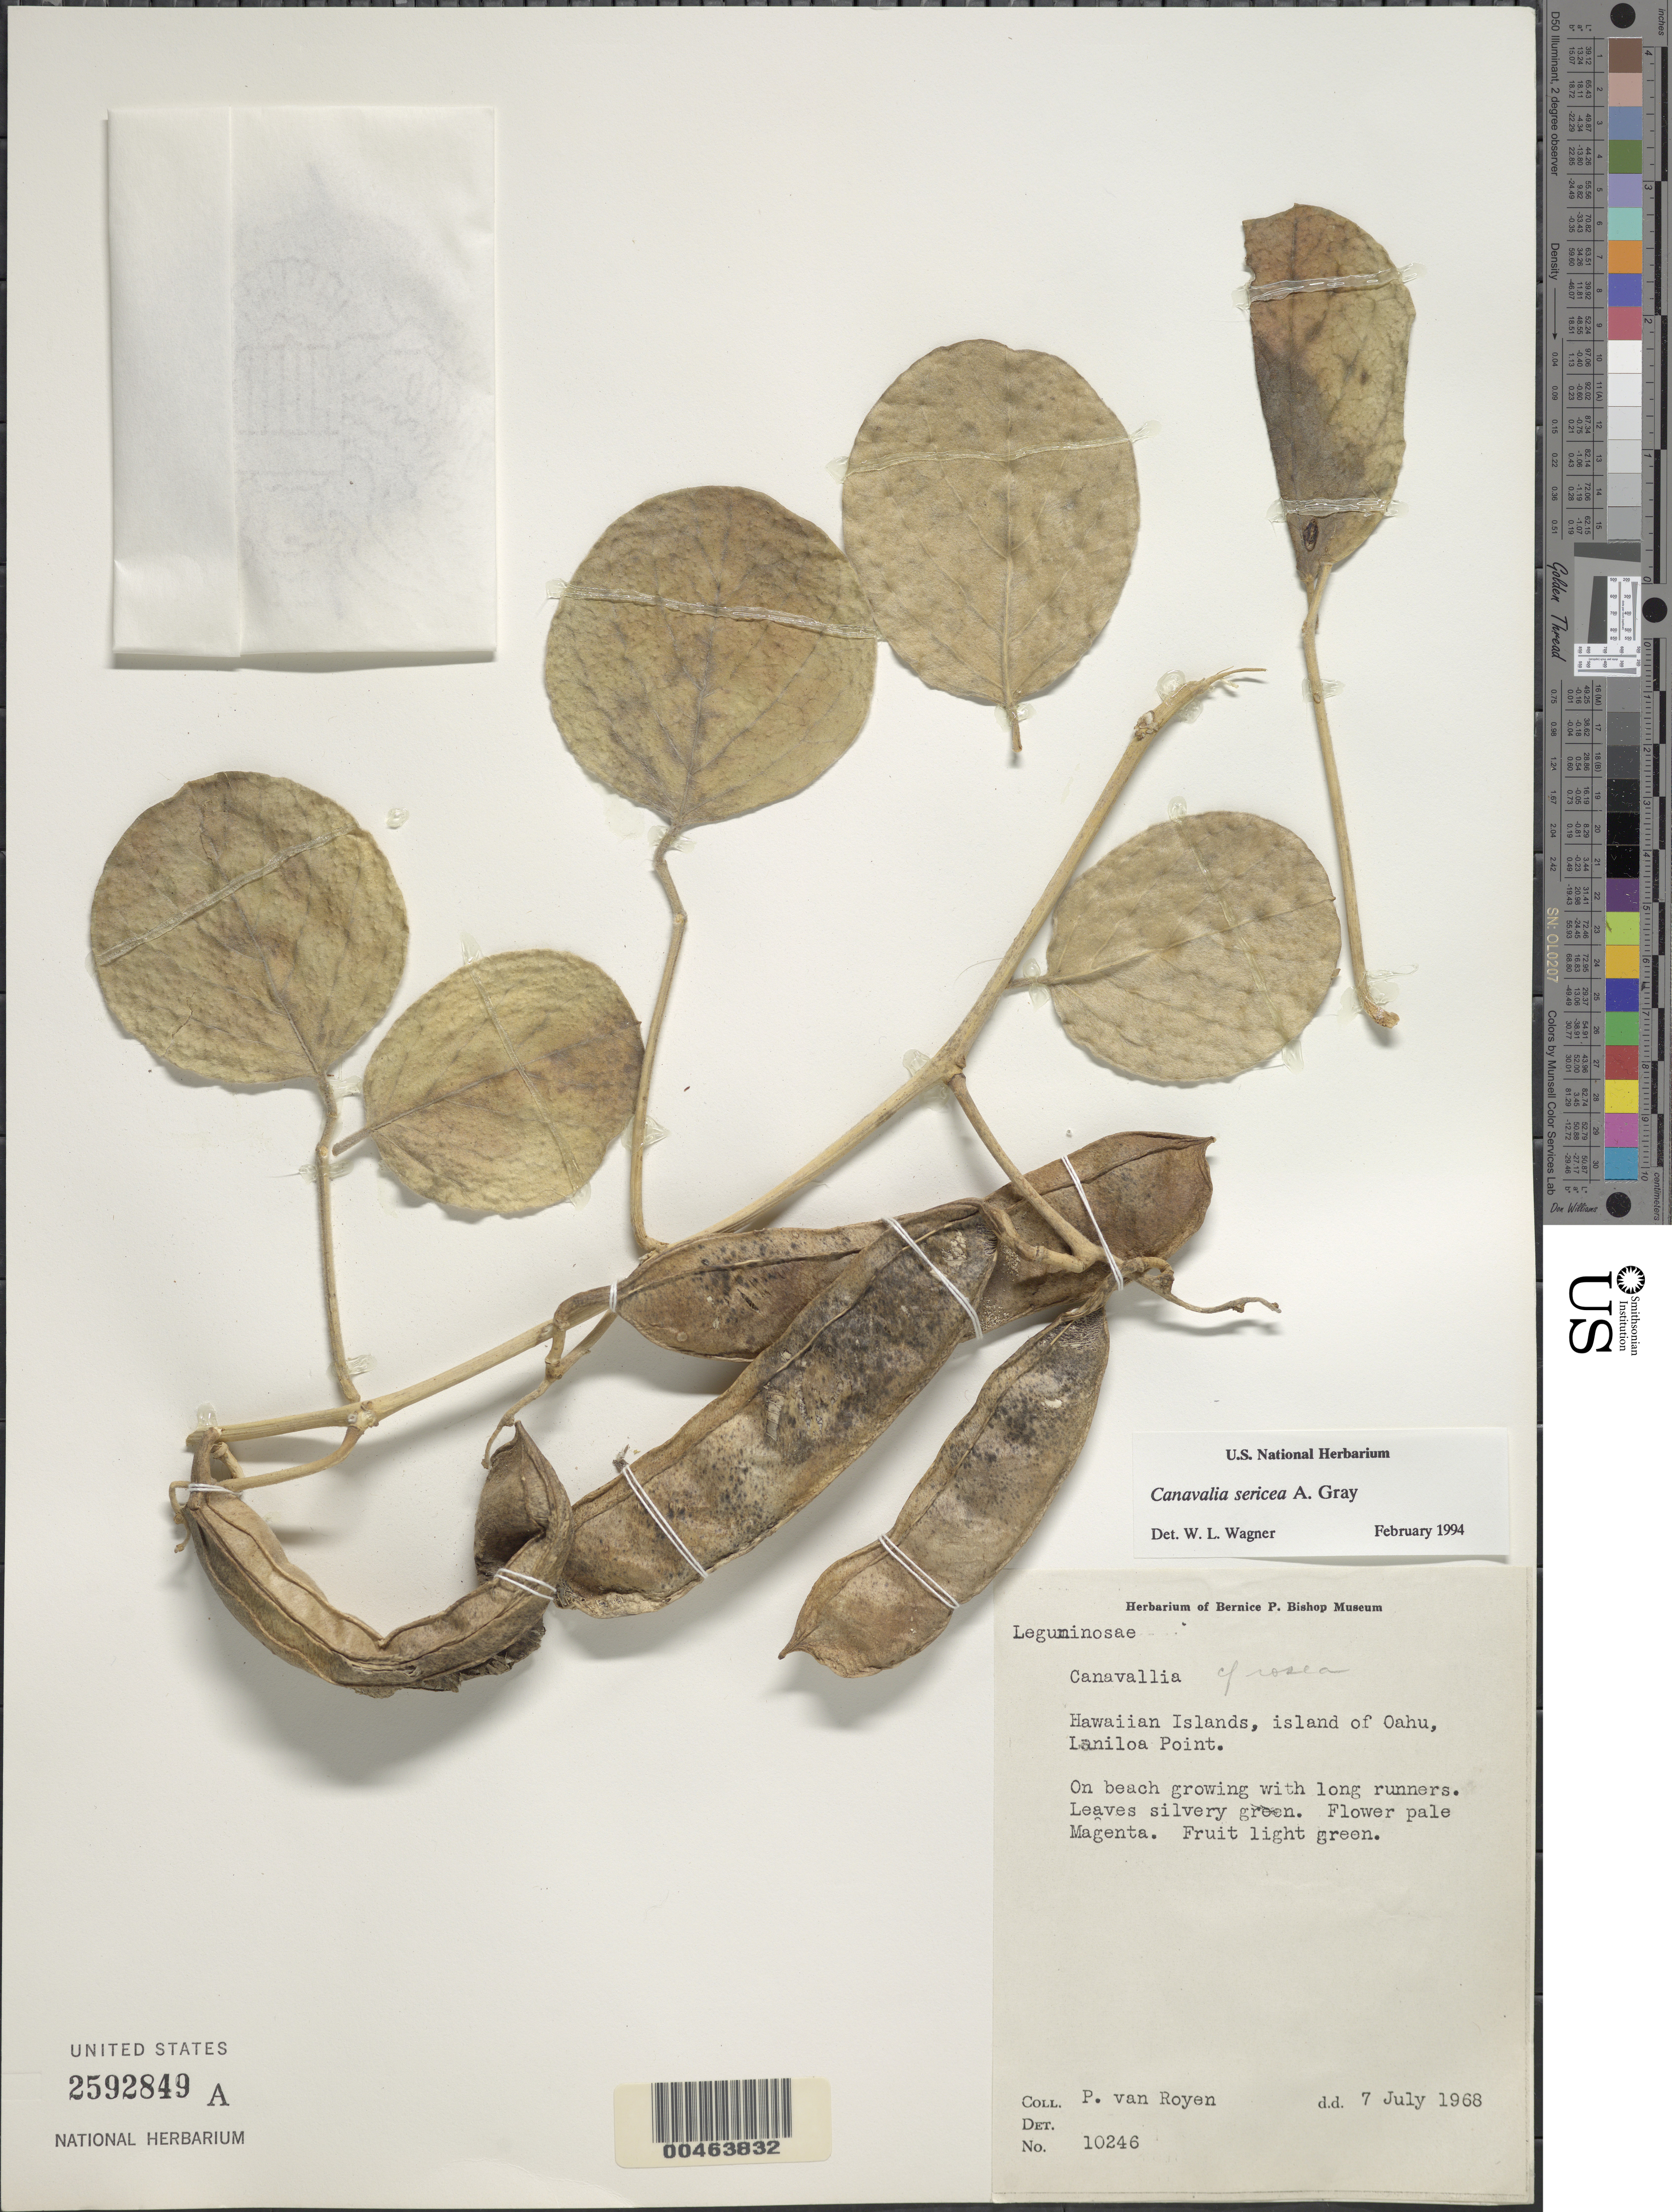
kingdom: Plantae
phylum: Tracheophyta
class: Magnoliopsida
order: Fabales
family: Fabaceae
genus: Canavalia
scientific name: Canavalia sericea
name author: A. Gray in Wilkes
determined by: Wagner, W. L., (BOT), Smithsonian Institution - National Museum of Natural History (UNITED STATES)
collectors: P. van Royen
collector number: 10246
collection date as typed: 7 Jul 1968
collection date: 1968-07-07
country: United States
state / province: Hawaii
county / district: Honolulu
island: Oahu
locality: Laniloa Point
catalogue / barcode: US 2592849A